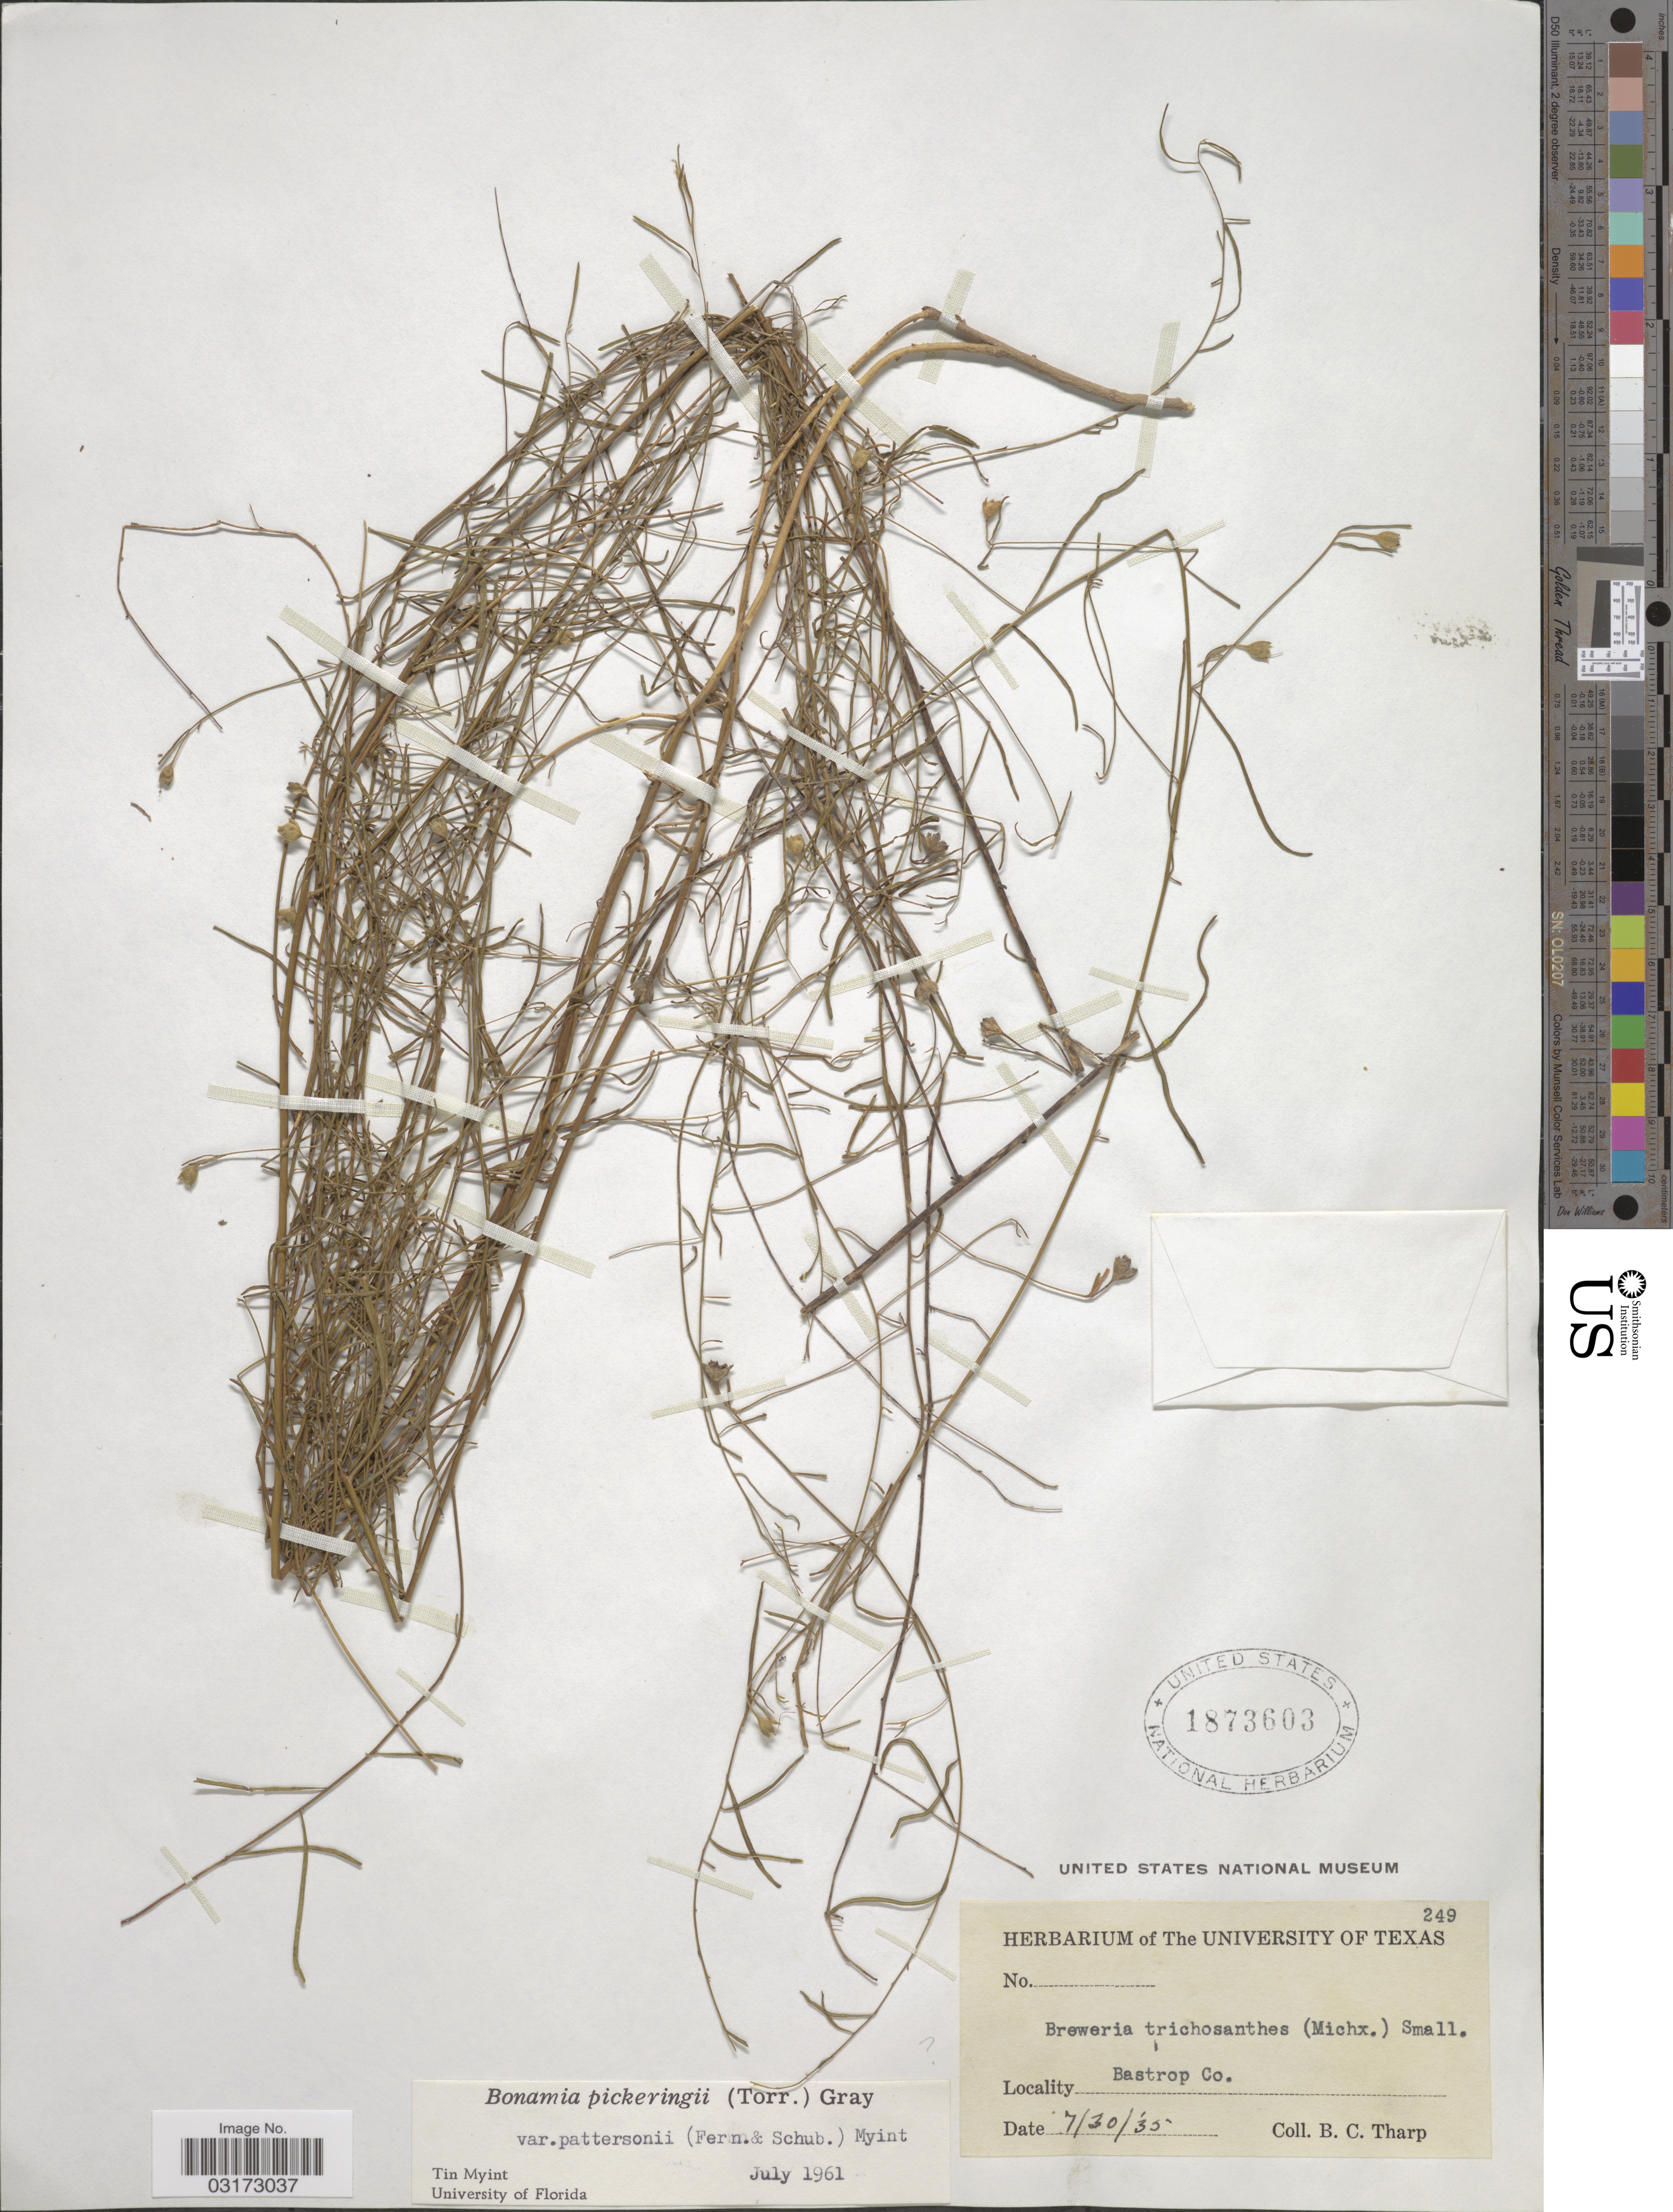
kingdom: Plantae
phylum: Tracheophyta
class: Magnoliopsida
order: Solanales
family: Convolvulaceae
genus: Stylisma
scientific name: Stylisma pickeringii var. pattersonii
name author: (Fernald & B.G. Schub.) Myint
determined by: Strong, Mark T., (BOT), Smithsonian Institution - National Museum of Natural History (UNITED STATES)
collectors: B. C. Tharp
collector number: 249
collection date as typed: Transcribed d/m/y: 30/7/35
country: United States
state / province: Texas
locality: Bastrop Co.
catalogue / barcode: US 1873603